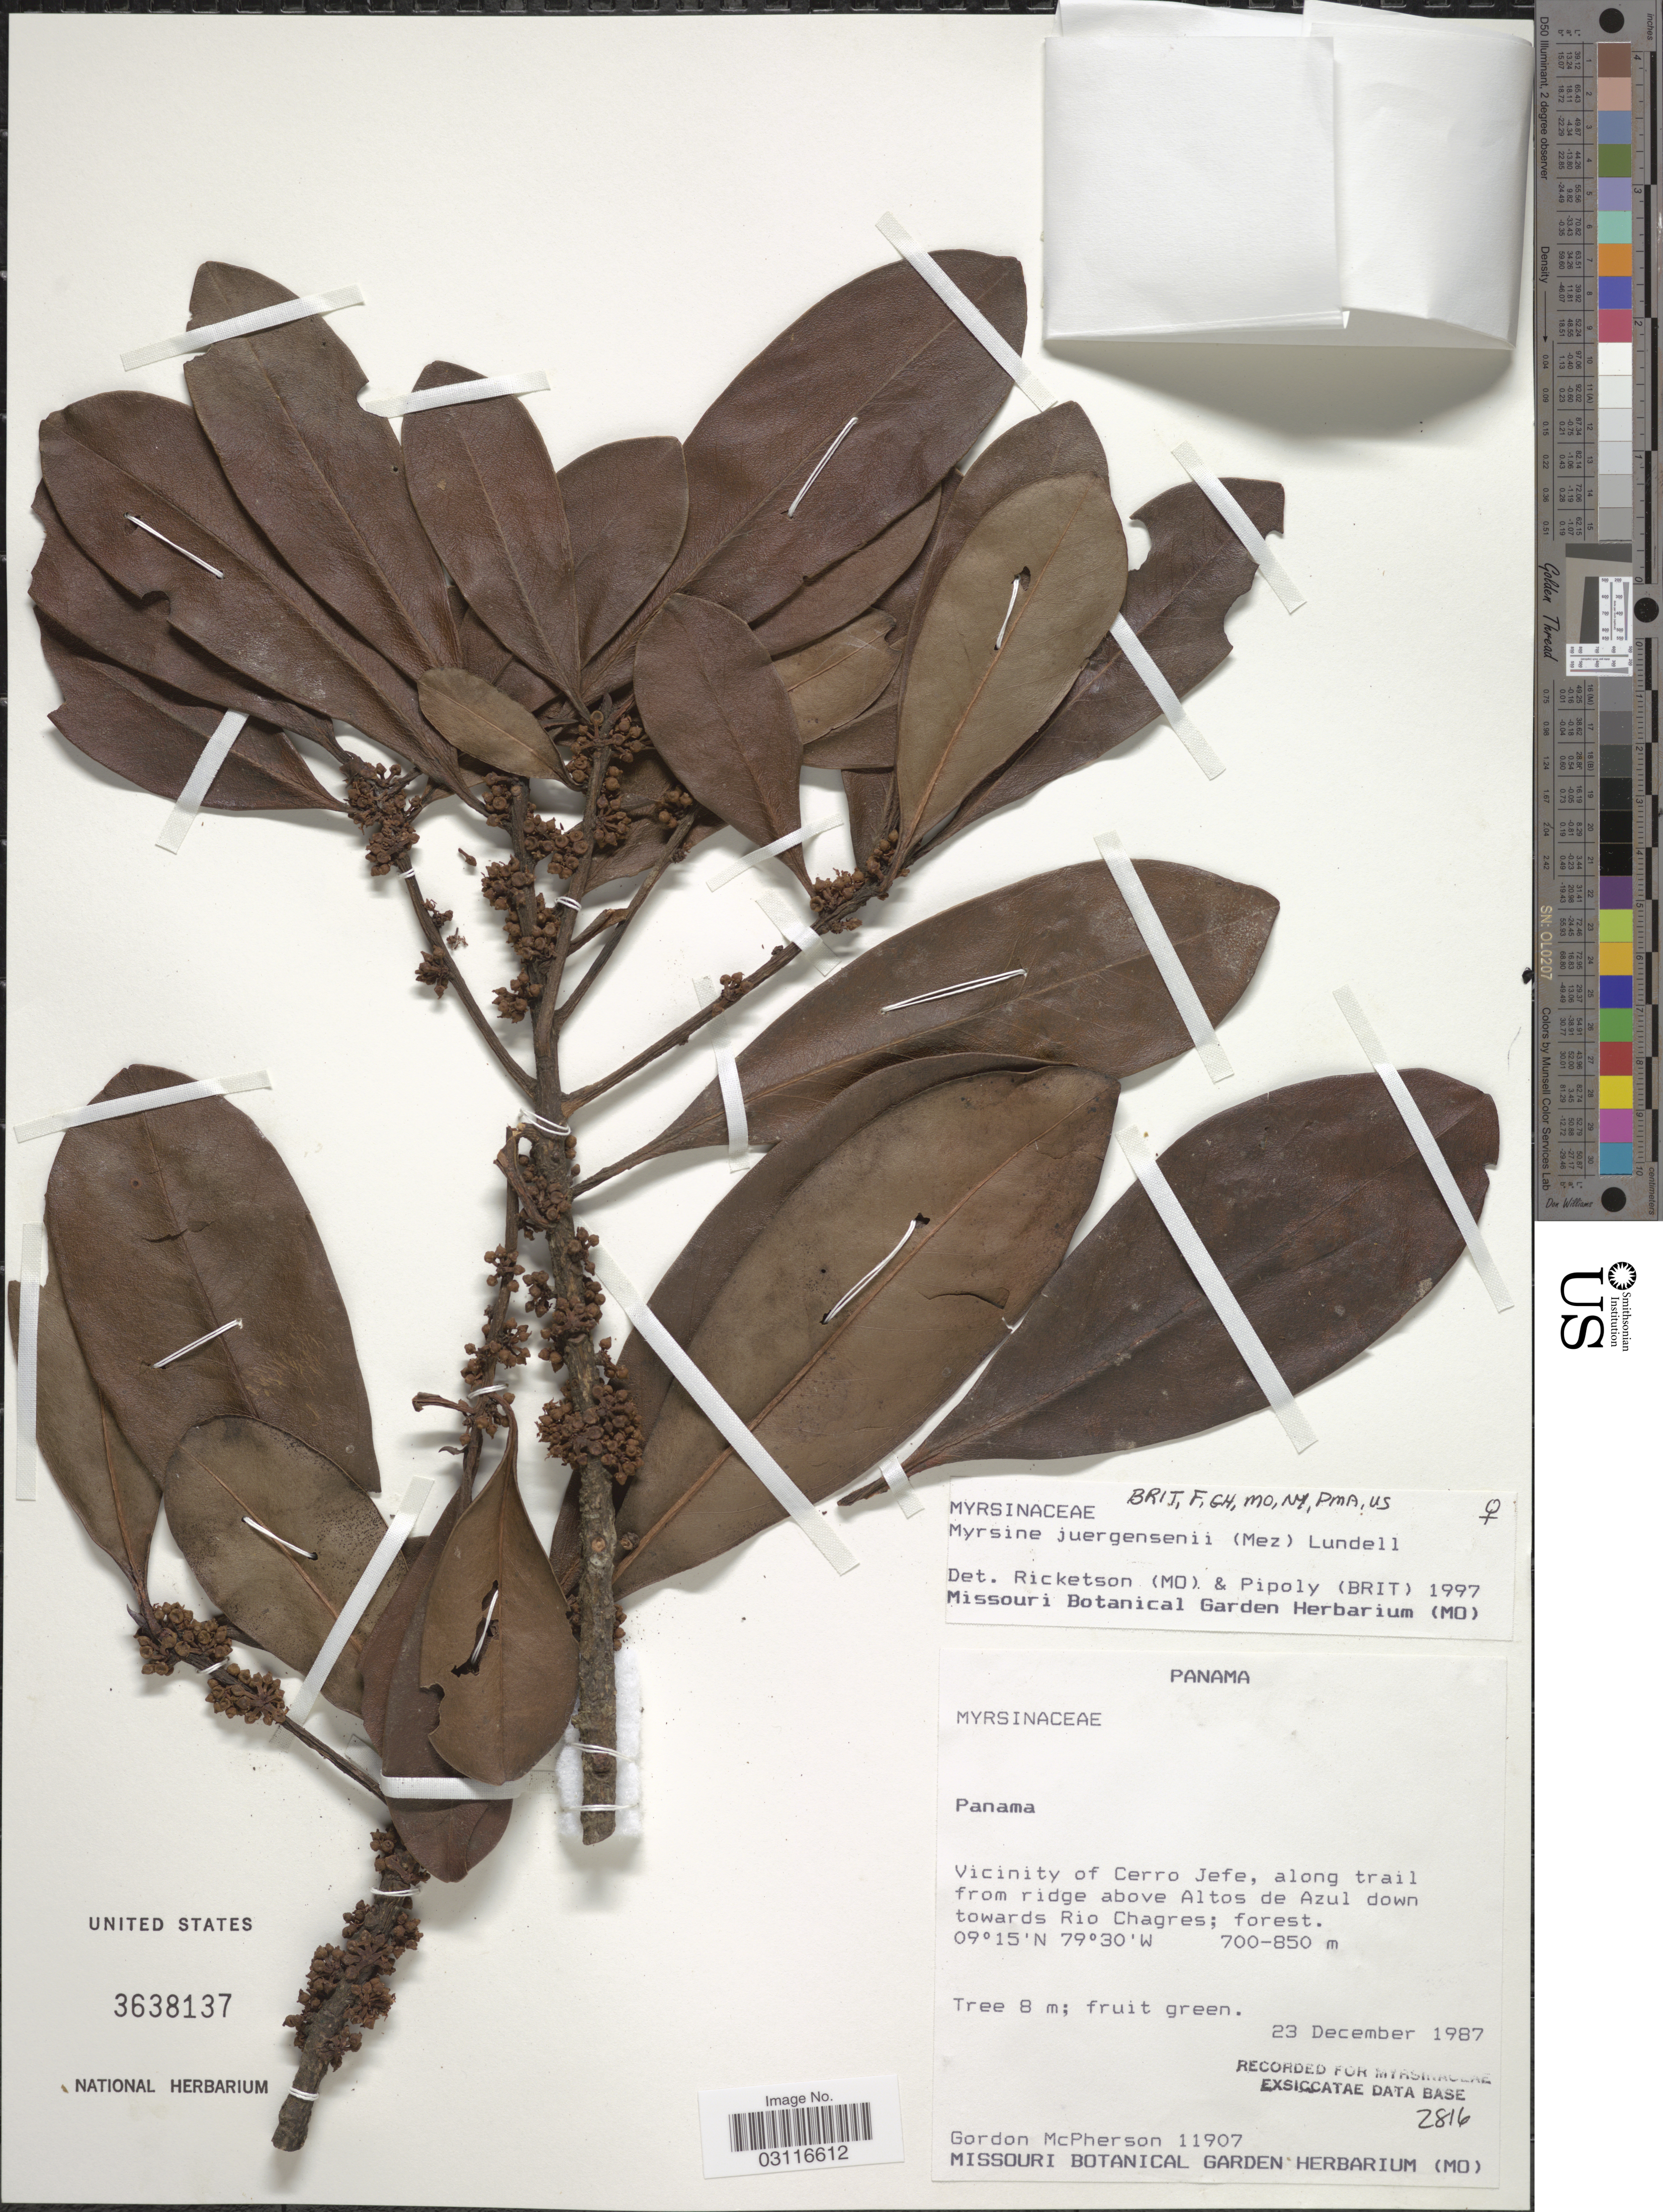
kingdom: Plantae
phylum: Tracheophyta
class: Magnoliopsida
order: Ericales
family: Primulaceae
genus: Myrsine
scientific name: Myrsine juergensenii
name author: (Mez) Lundell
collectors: G. McPherson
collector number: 11907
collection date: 1987-12-23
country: Panama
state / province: Panamá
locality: Vicinity of Cerro Jefe, along trail from ridge above Altos de Azul down towards Rio Chagres.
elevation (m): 700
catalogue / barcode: US 3638137